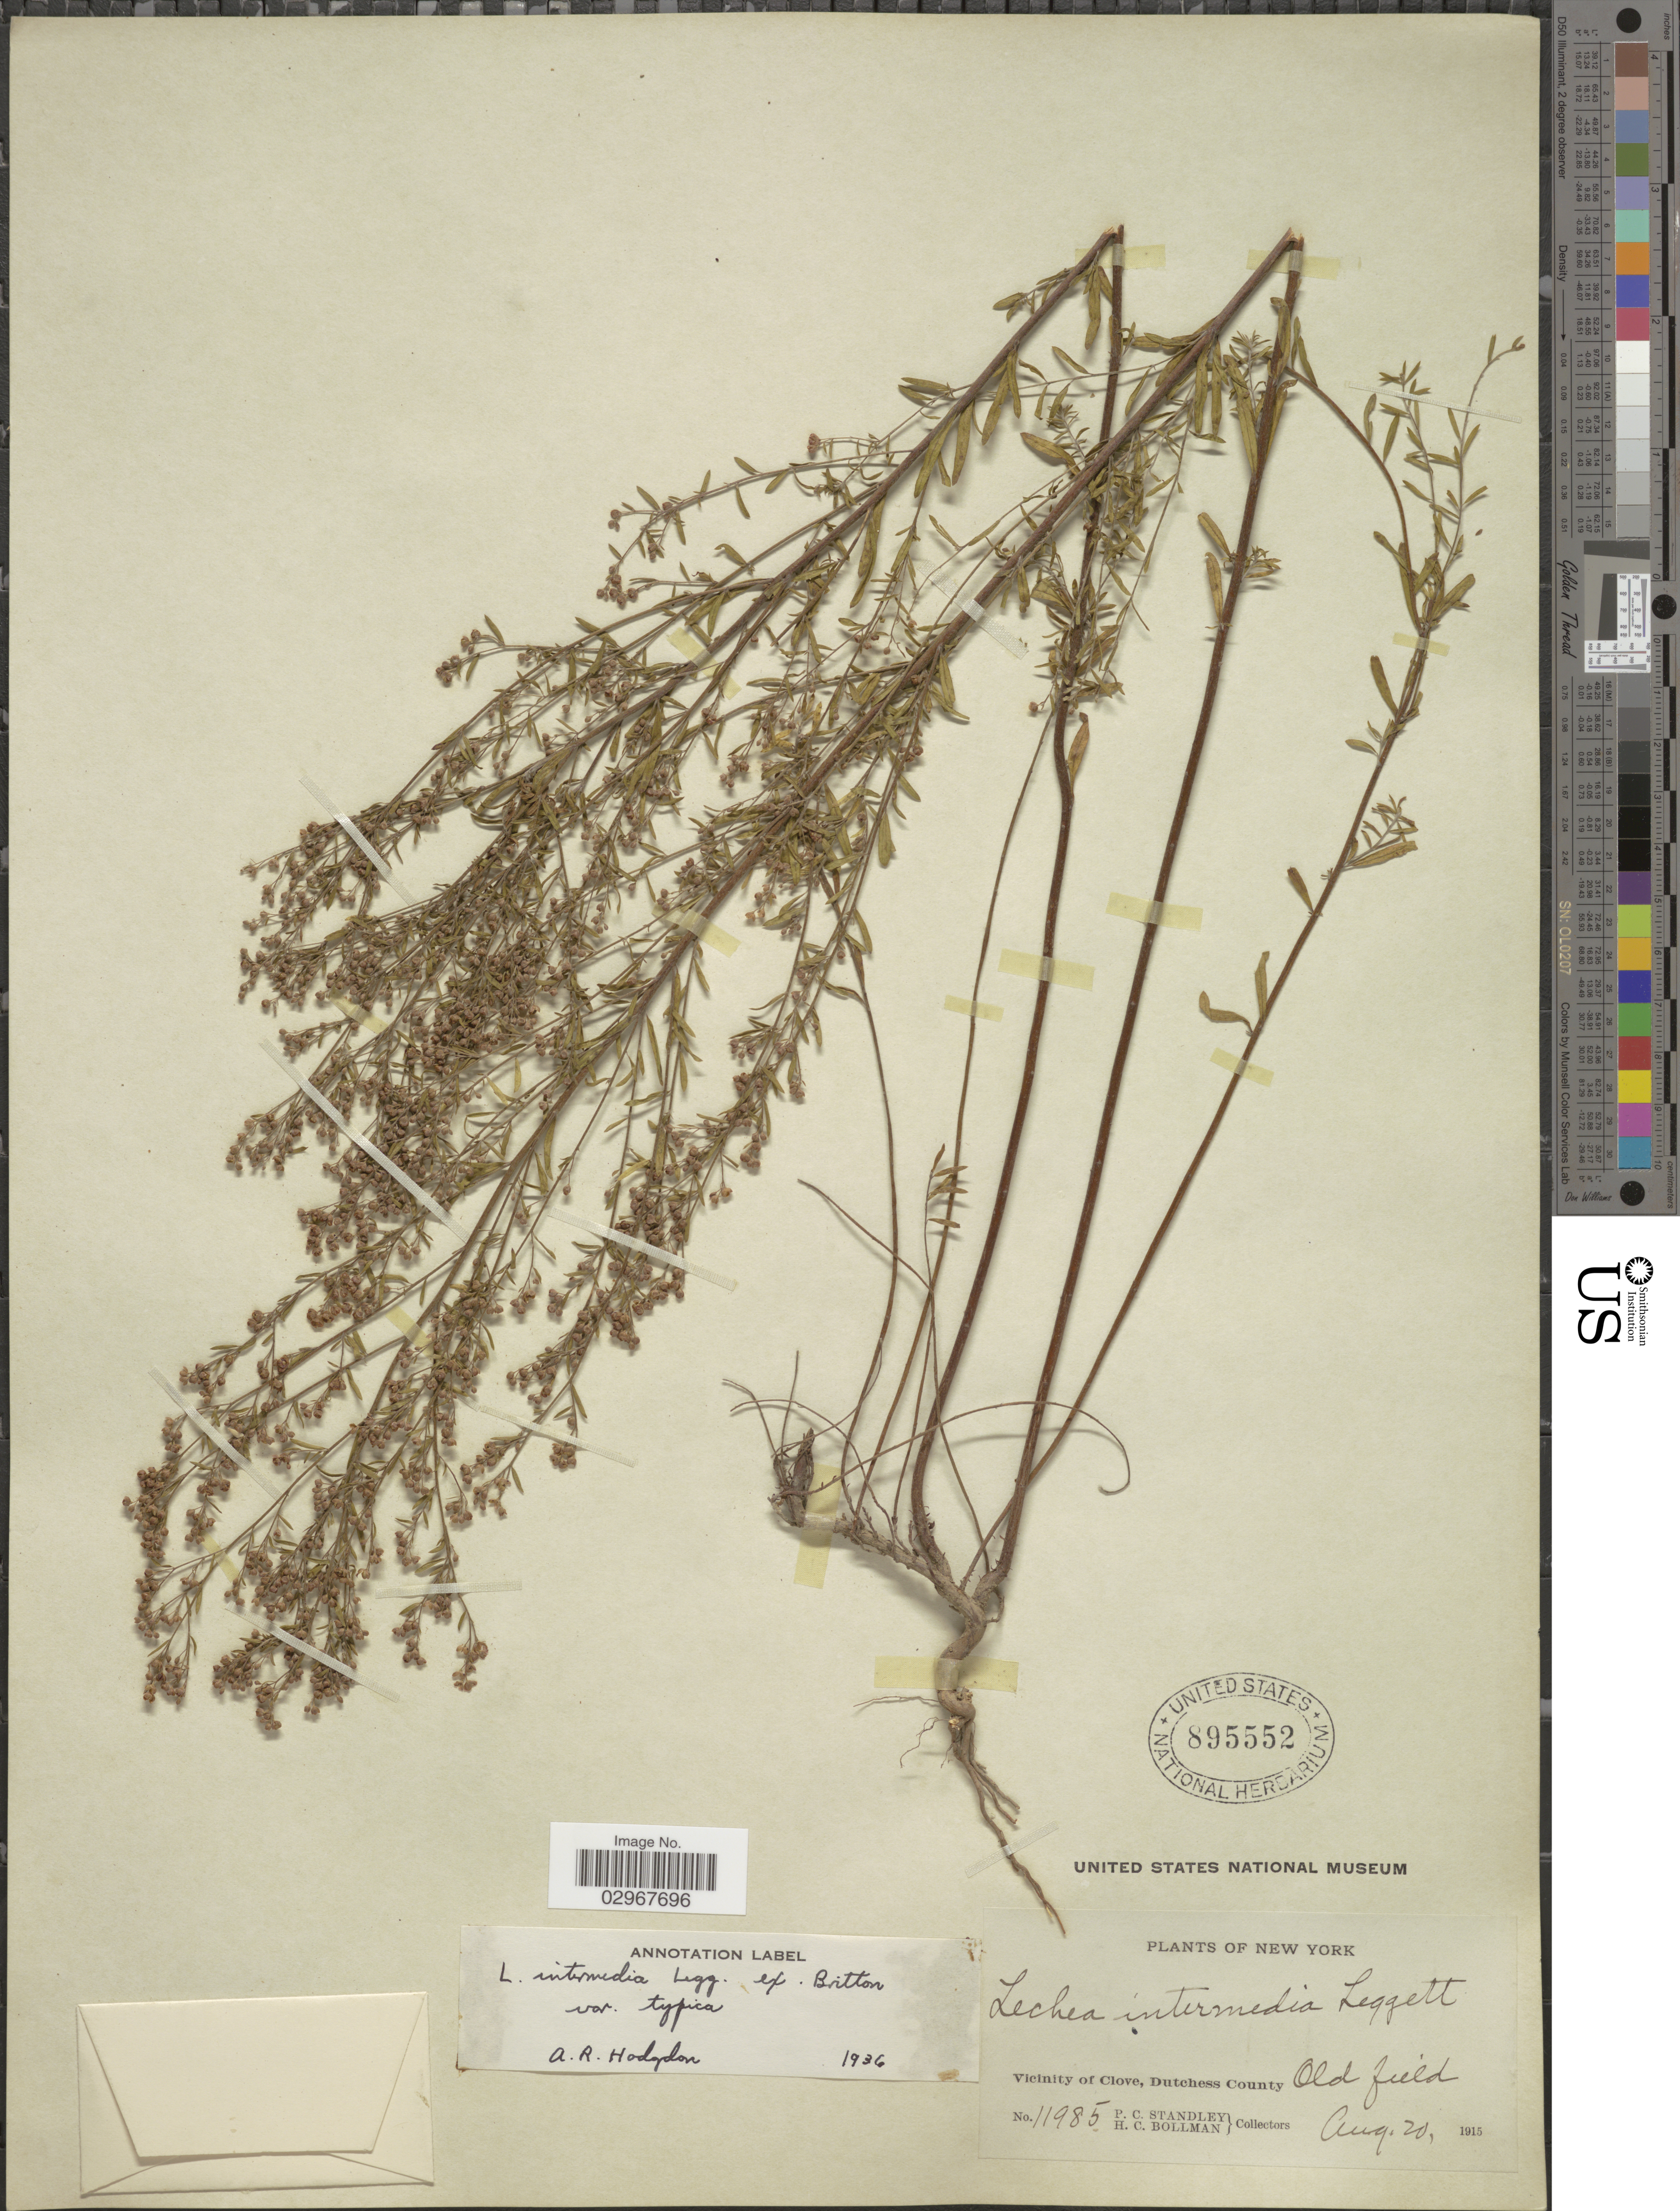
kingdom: Plantae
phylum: Tracheophyta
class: Magnoliopsida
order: Malvales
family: Cistaceae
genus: Lechea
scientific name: Lechea intermedia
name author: Legg. ex Britton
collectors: P. C. Standley & H. C. Bollman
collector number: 11985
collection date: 1915-08-20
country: United States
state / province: New York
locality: Vicinity of Clove, Dutchess County. Old field.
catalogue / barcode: US 895552